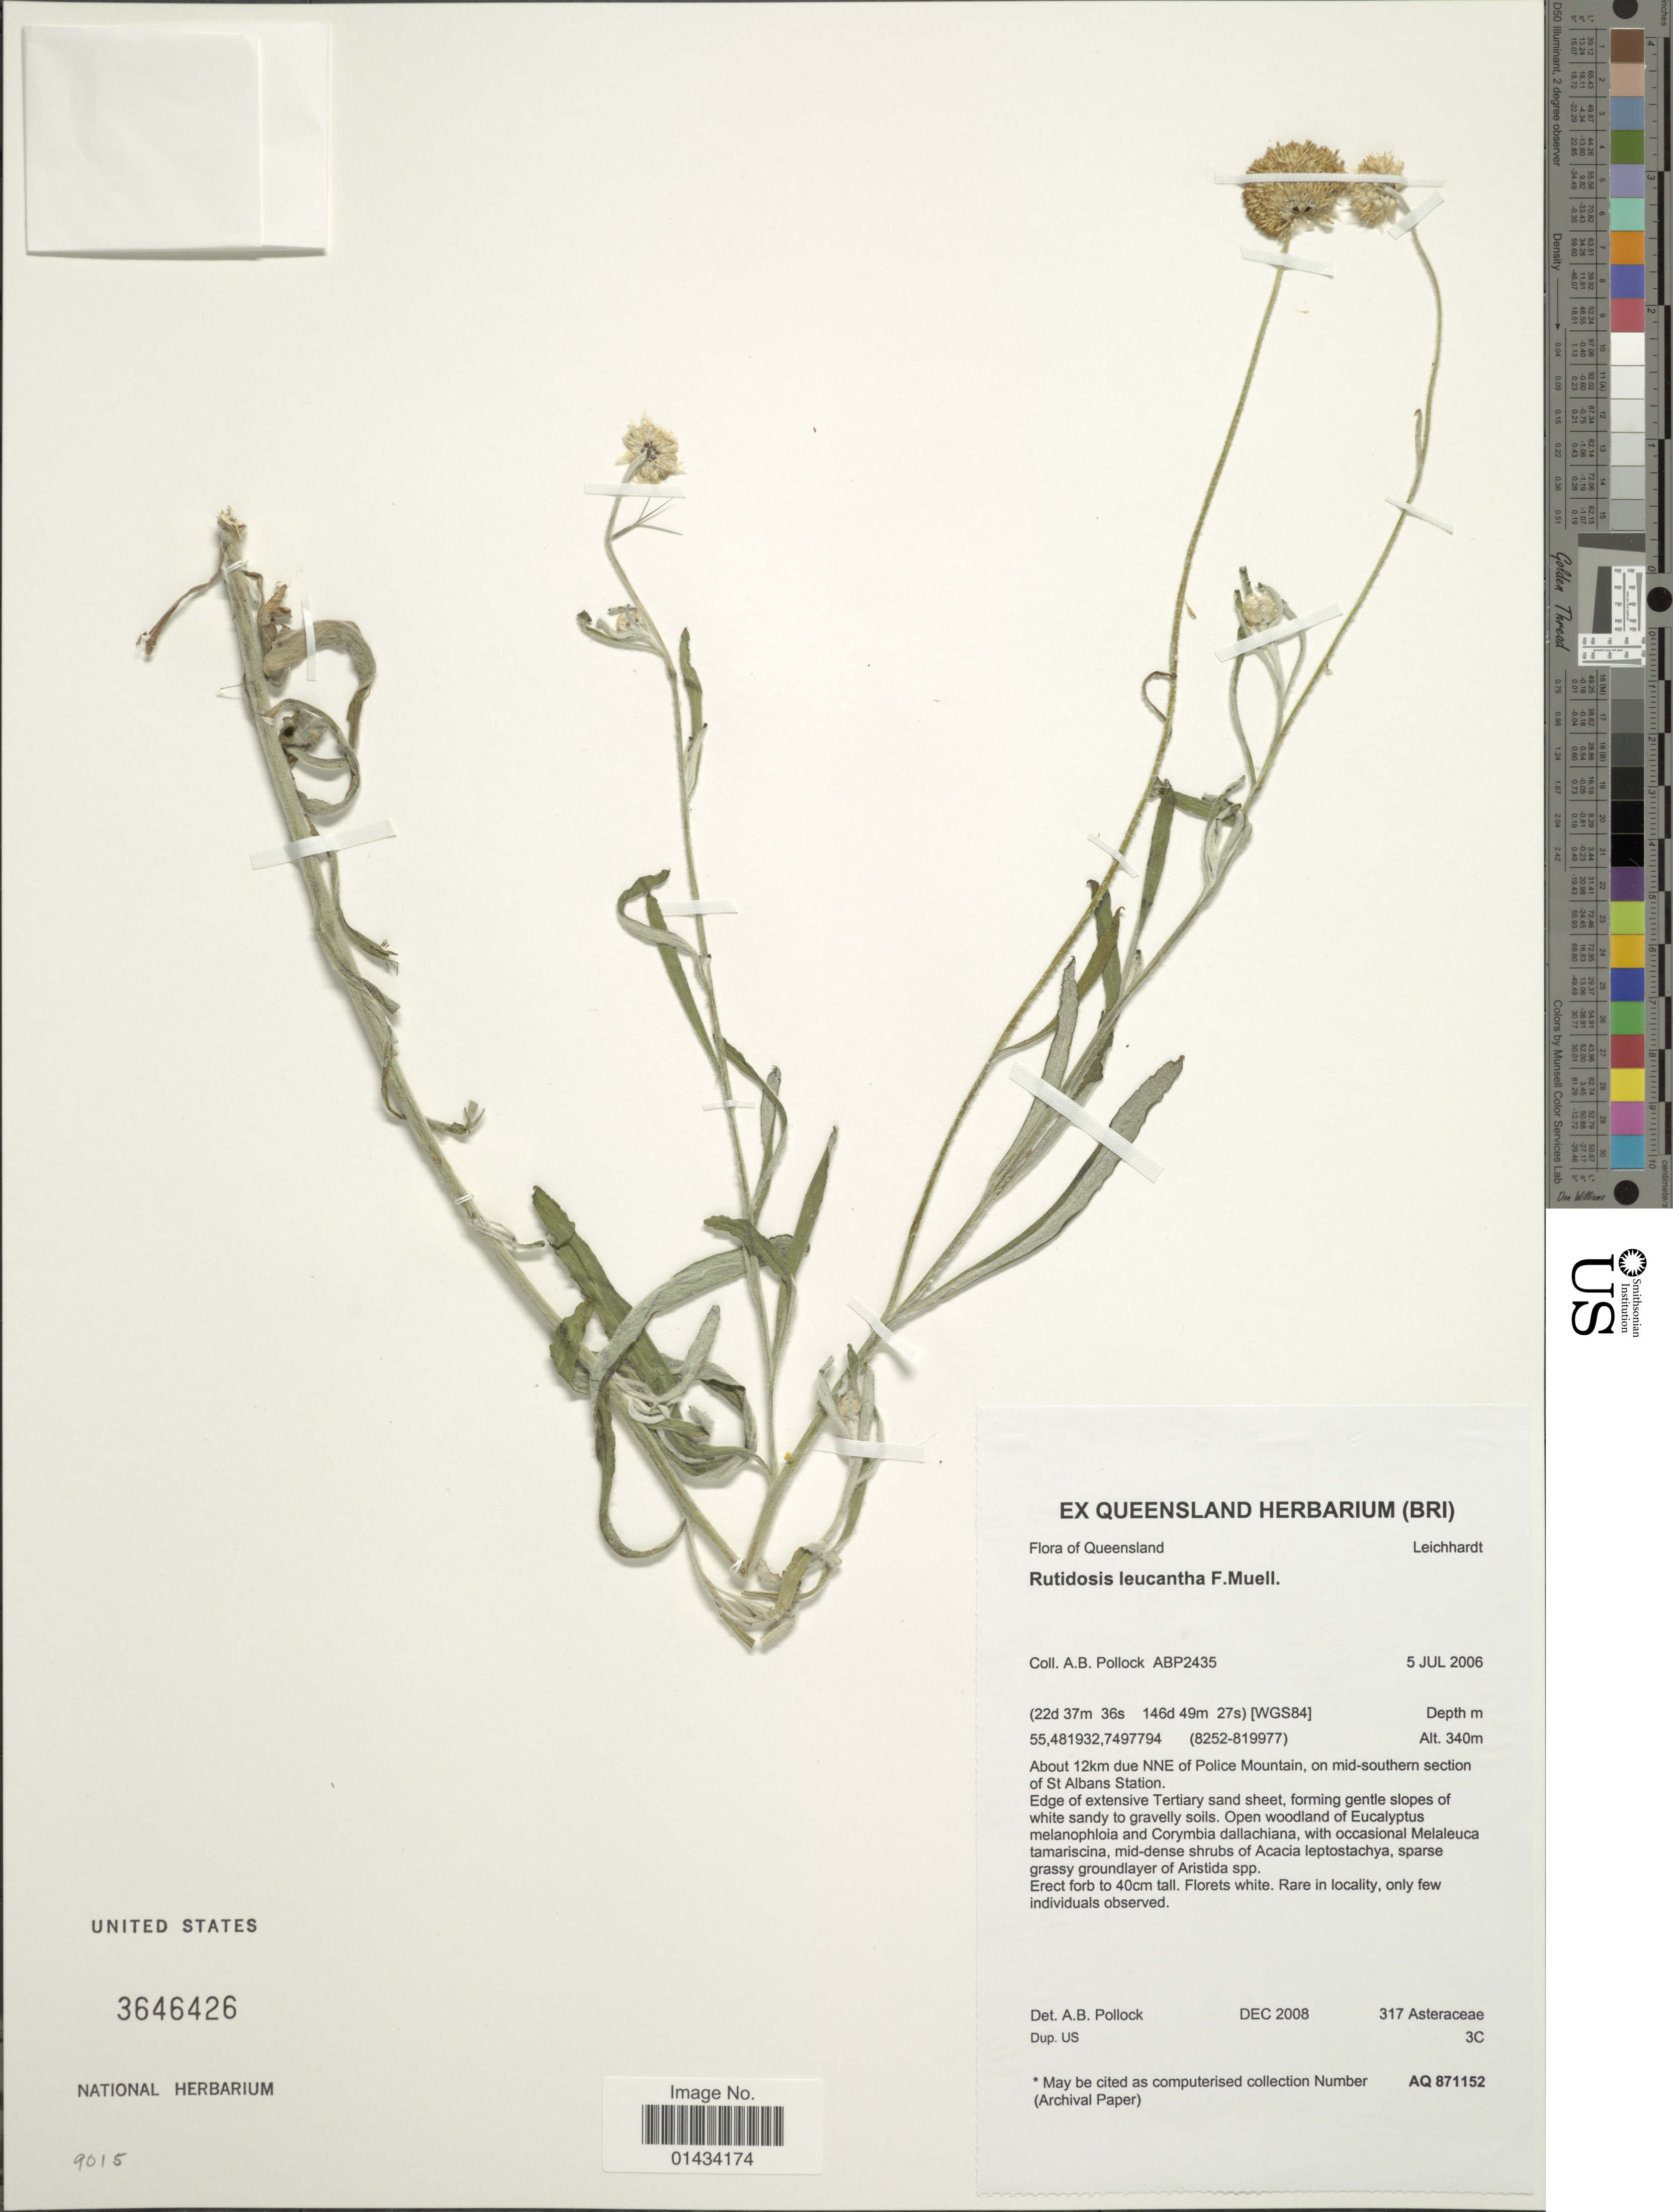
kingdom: Plantae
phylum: Tracheophyta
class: Magnoliopsida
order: Asterales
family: Asteraceae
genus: Rutidosis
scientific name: Rutidosis leucantha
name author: F. Muell.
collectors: A. Pollock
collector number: ABP2435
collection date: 2006-07-05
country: Australia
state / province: Queensland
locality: Leichhardt, about 12 km due NNE of Police Mountain, on mid-southern section of St. Albans Station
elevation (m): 340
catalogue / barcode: US 3646426